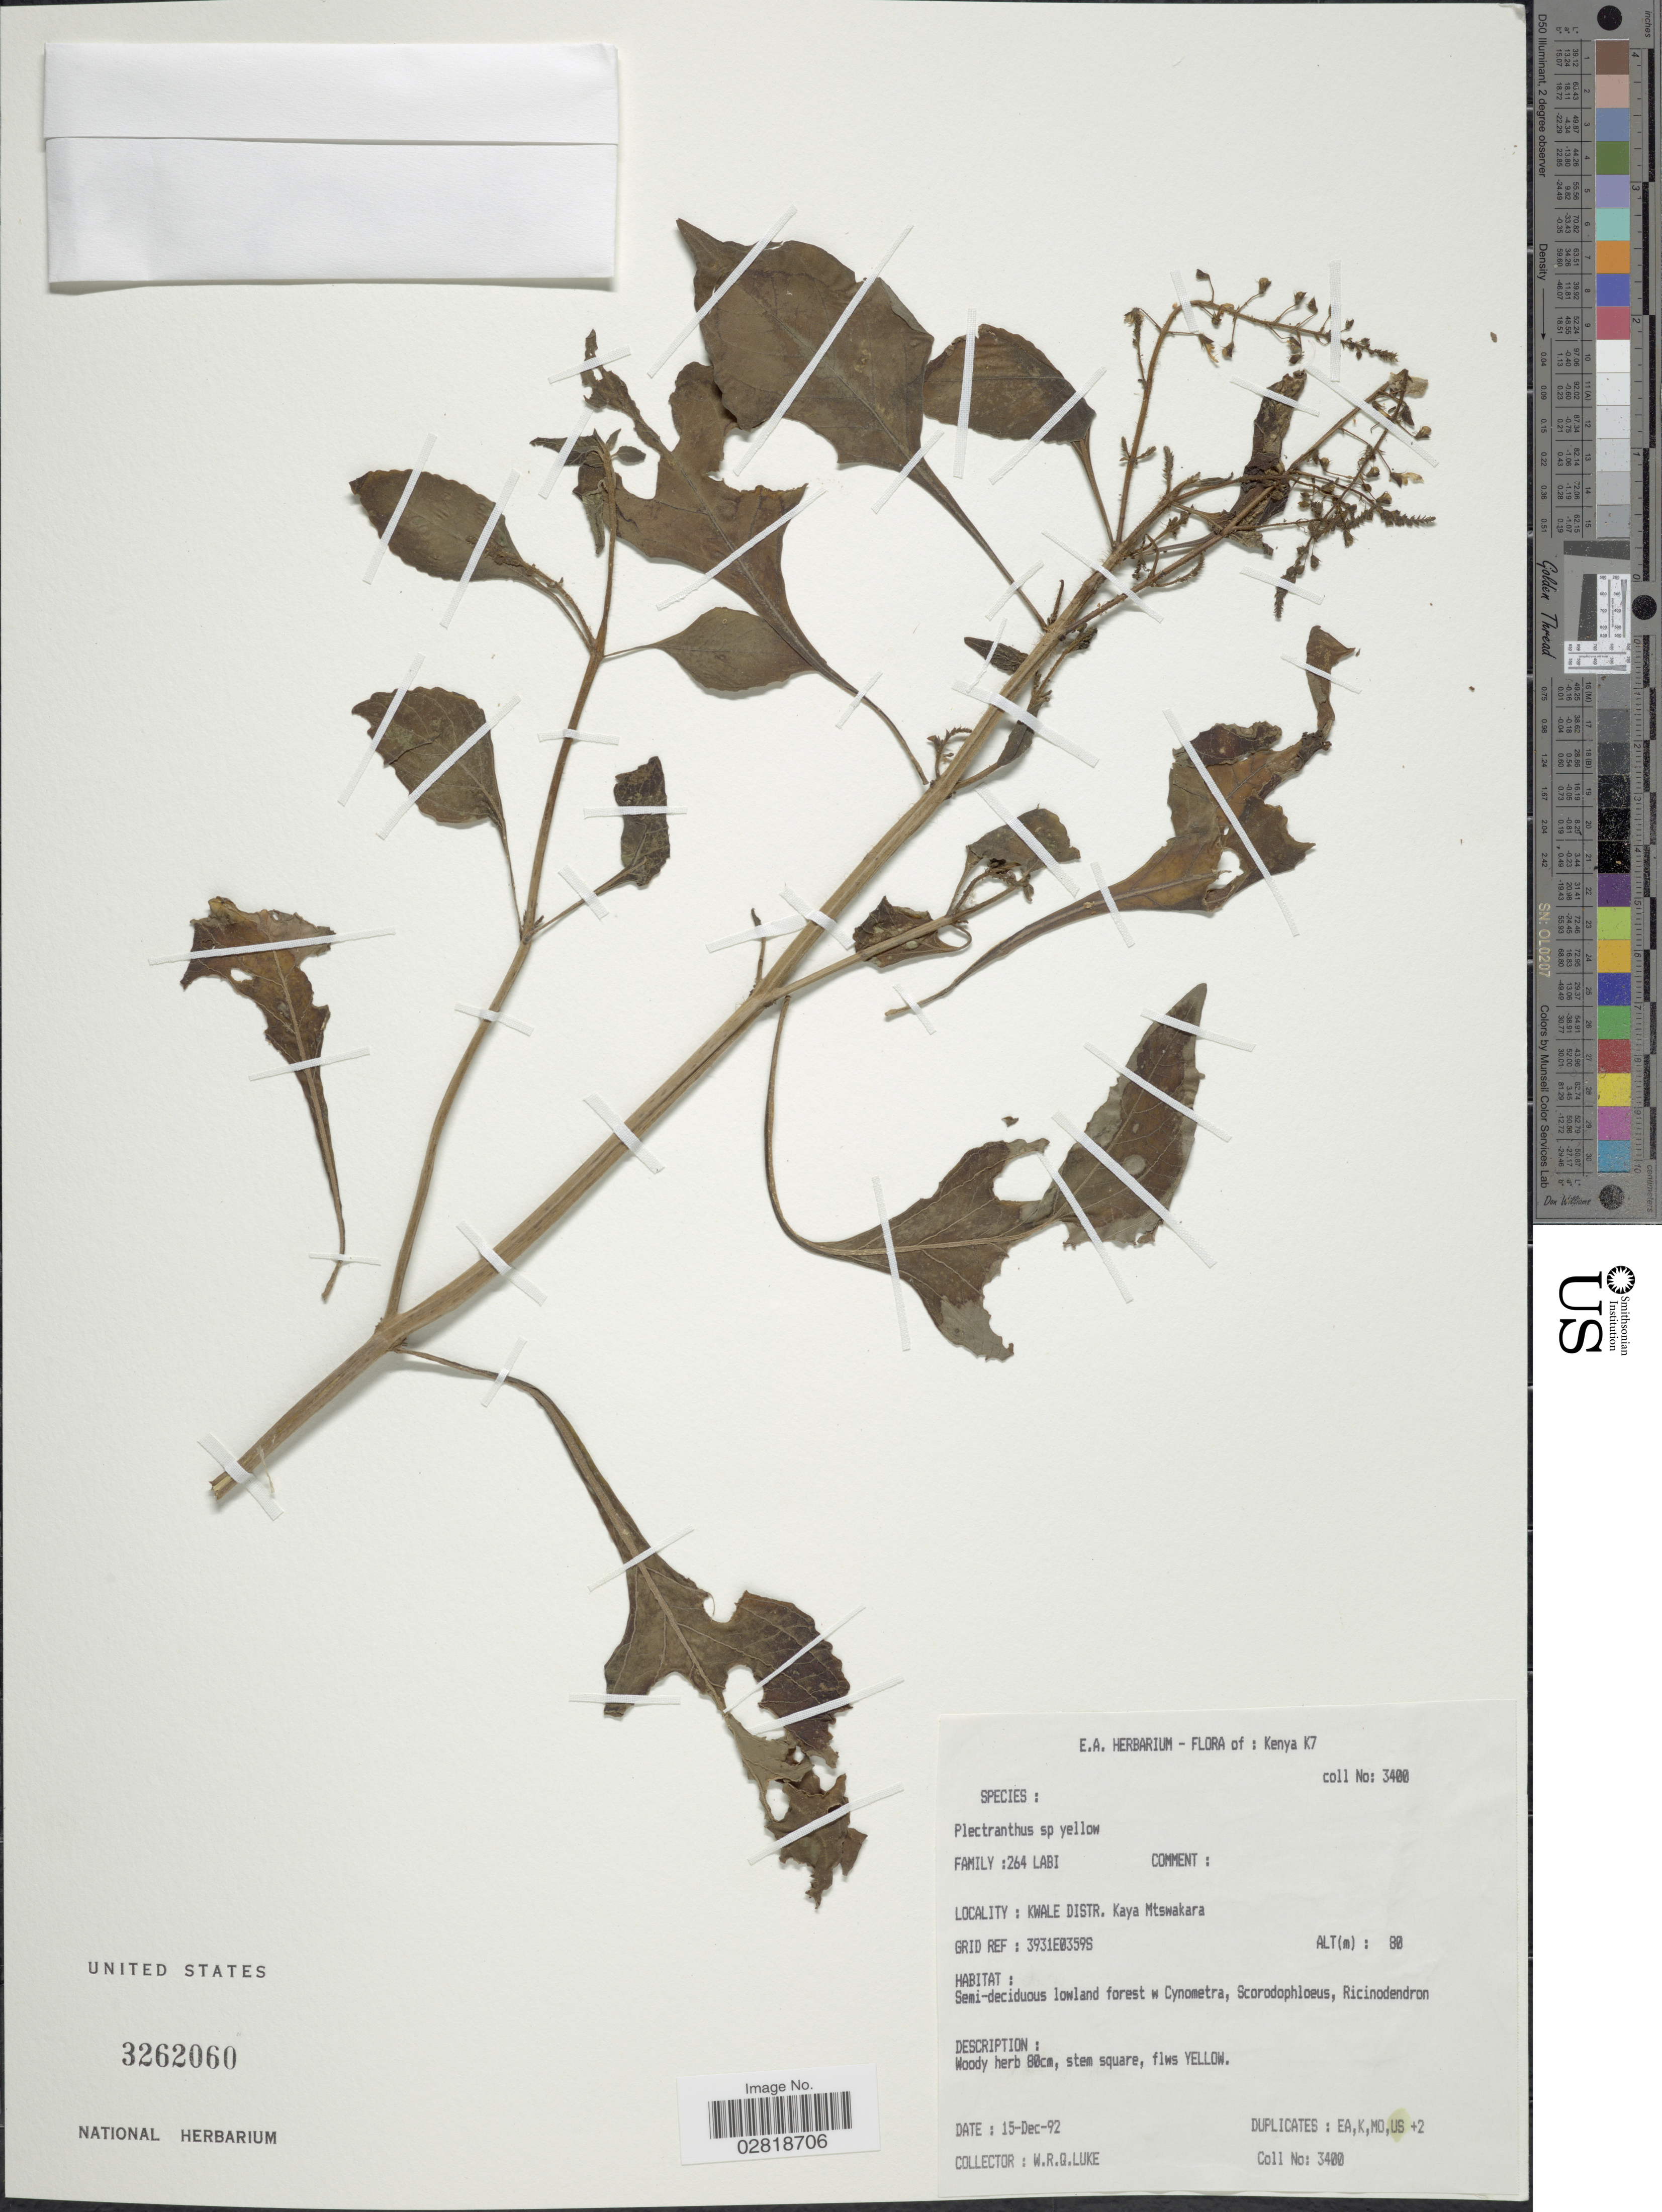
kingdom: Plantae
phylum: Tracheophyta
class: Magnoliopsida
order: Lamiales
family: Lamiaceae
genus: Plectranthus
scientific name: Plectranthus sp.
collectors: Q. Luke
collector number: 3400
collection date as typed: Transcribed d/m/y: 15/12/92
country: Kenya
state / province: Kwale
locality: Kenya K7. Kwale District. Kaya Mtswakara. Grid Ref: 3931E0359S.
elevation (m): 80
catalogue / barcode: US 3262060